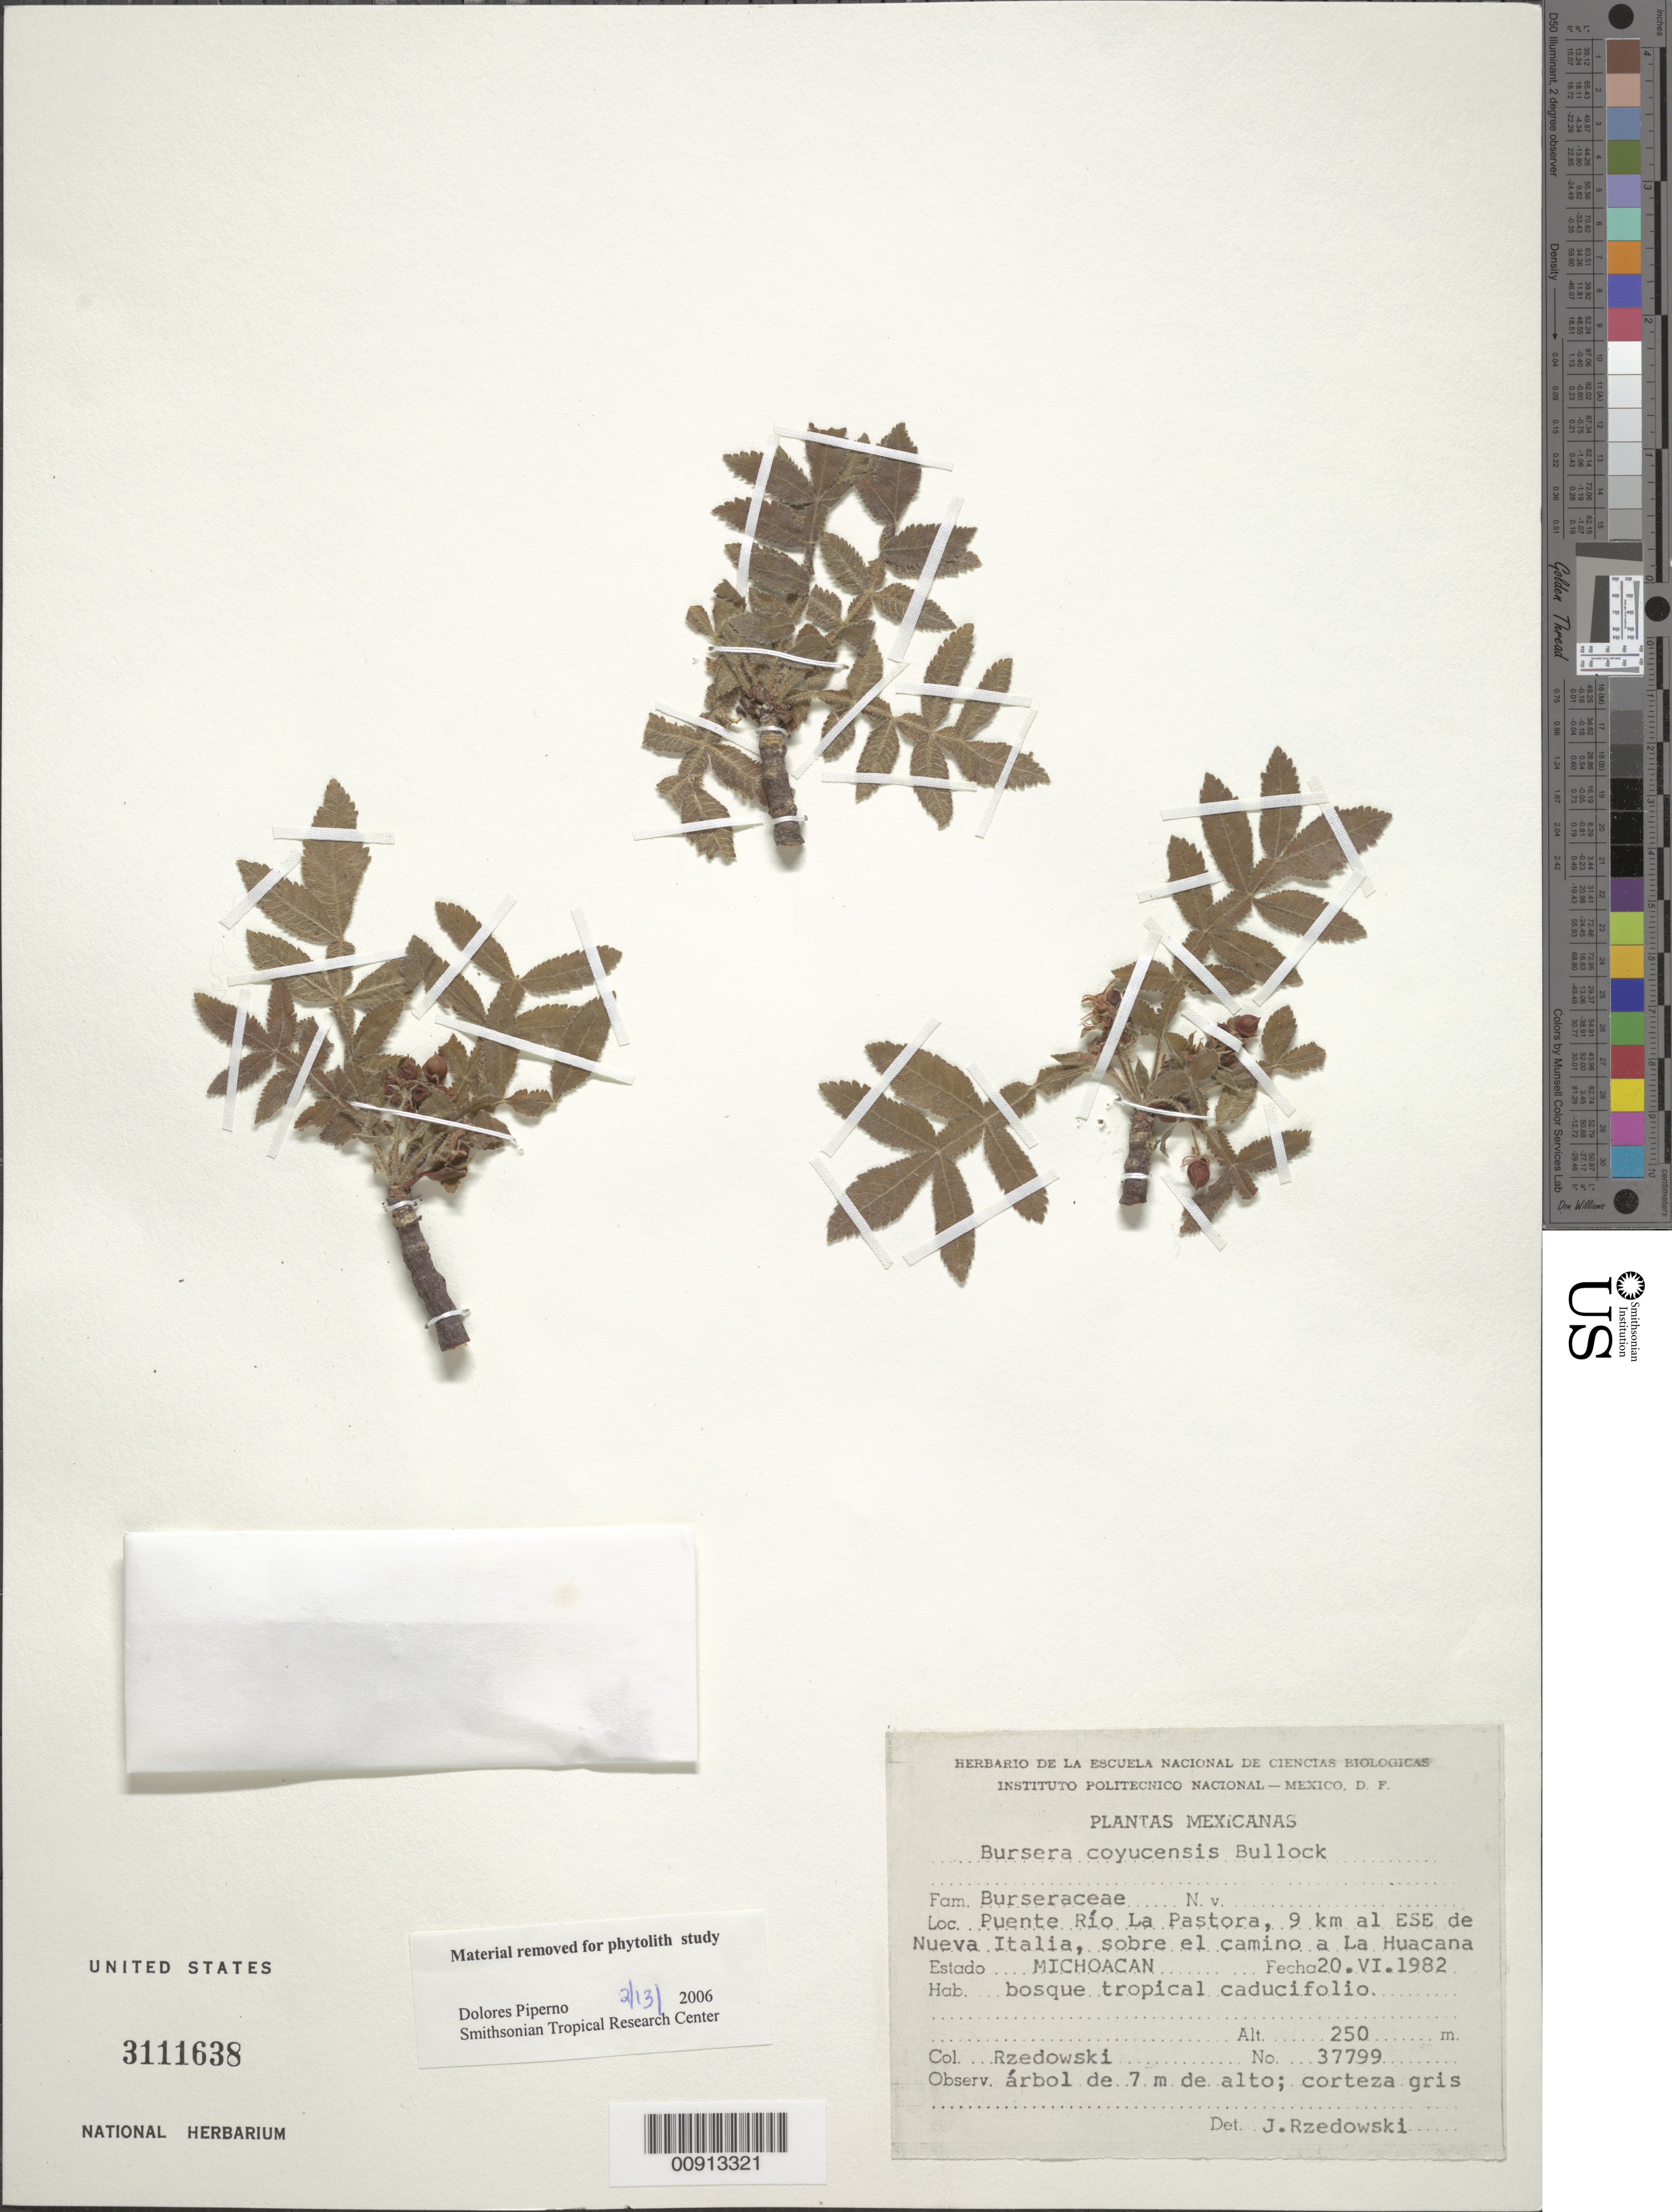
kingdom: Plantae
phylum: Tracheophyta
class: Magnoliopsida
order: Sapindales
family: Burseraceae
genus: Bursera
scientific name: Bursera coyucensis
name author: Bullock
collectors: J. Rzedowski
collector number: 37799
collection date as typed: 20 Jun 1982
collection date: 1982-06-20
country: Mexico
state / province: Michoacán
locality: Puente Río La Pastora, 9 km al ESE de Nueva Italia, sobre camino a La Huacana, Estado Michoacán.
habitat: Bosque tropical caducifolio.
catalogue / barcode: US 3111638